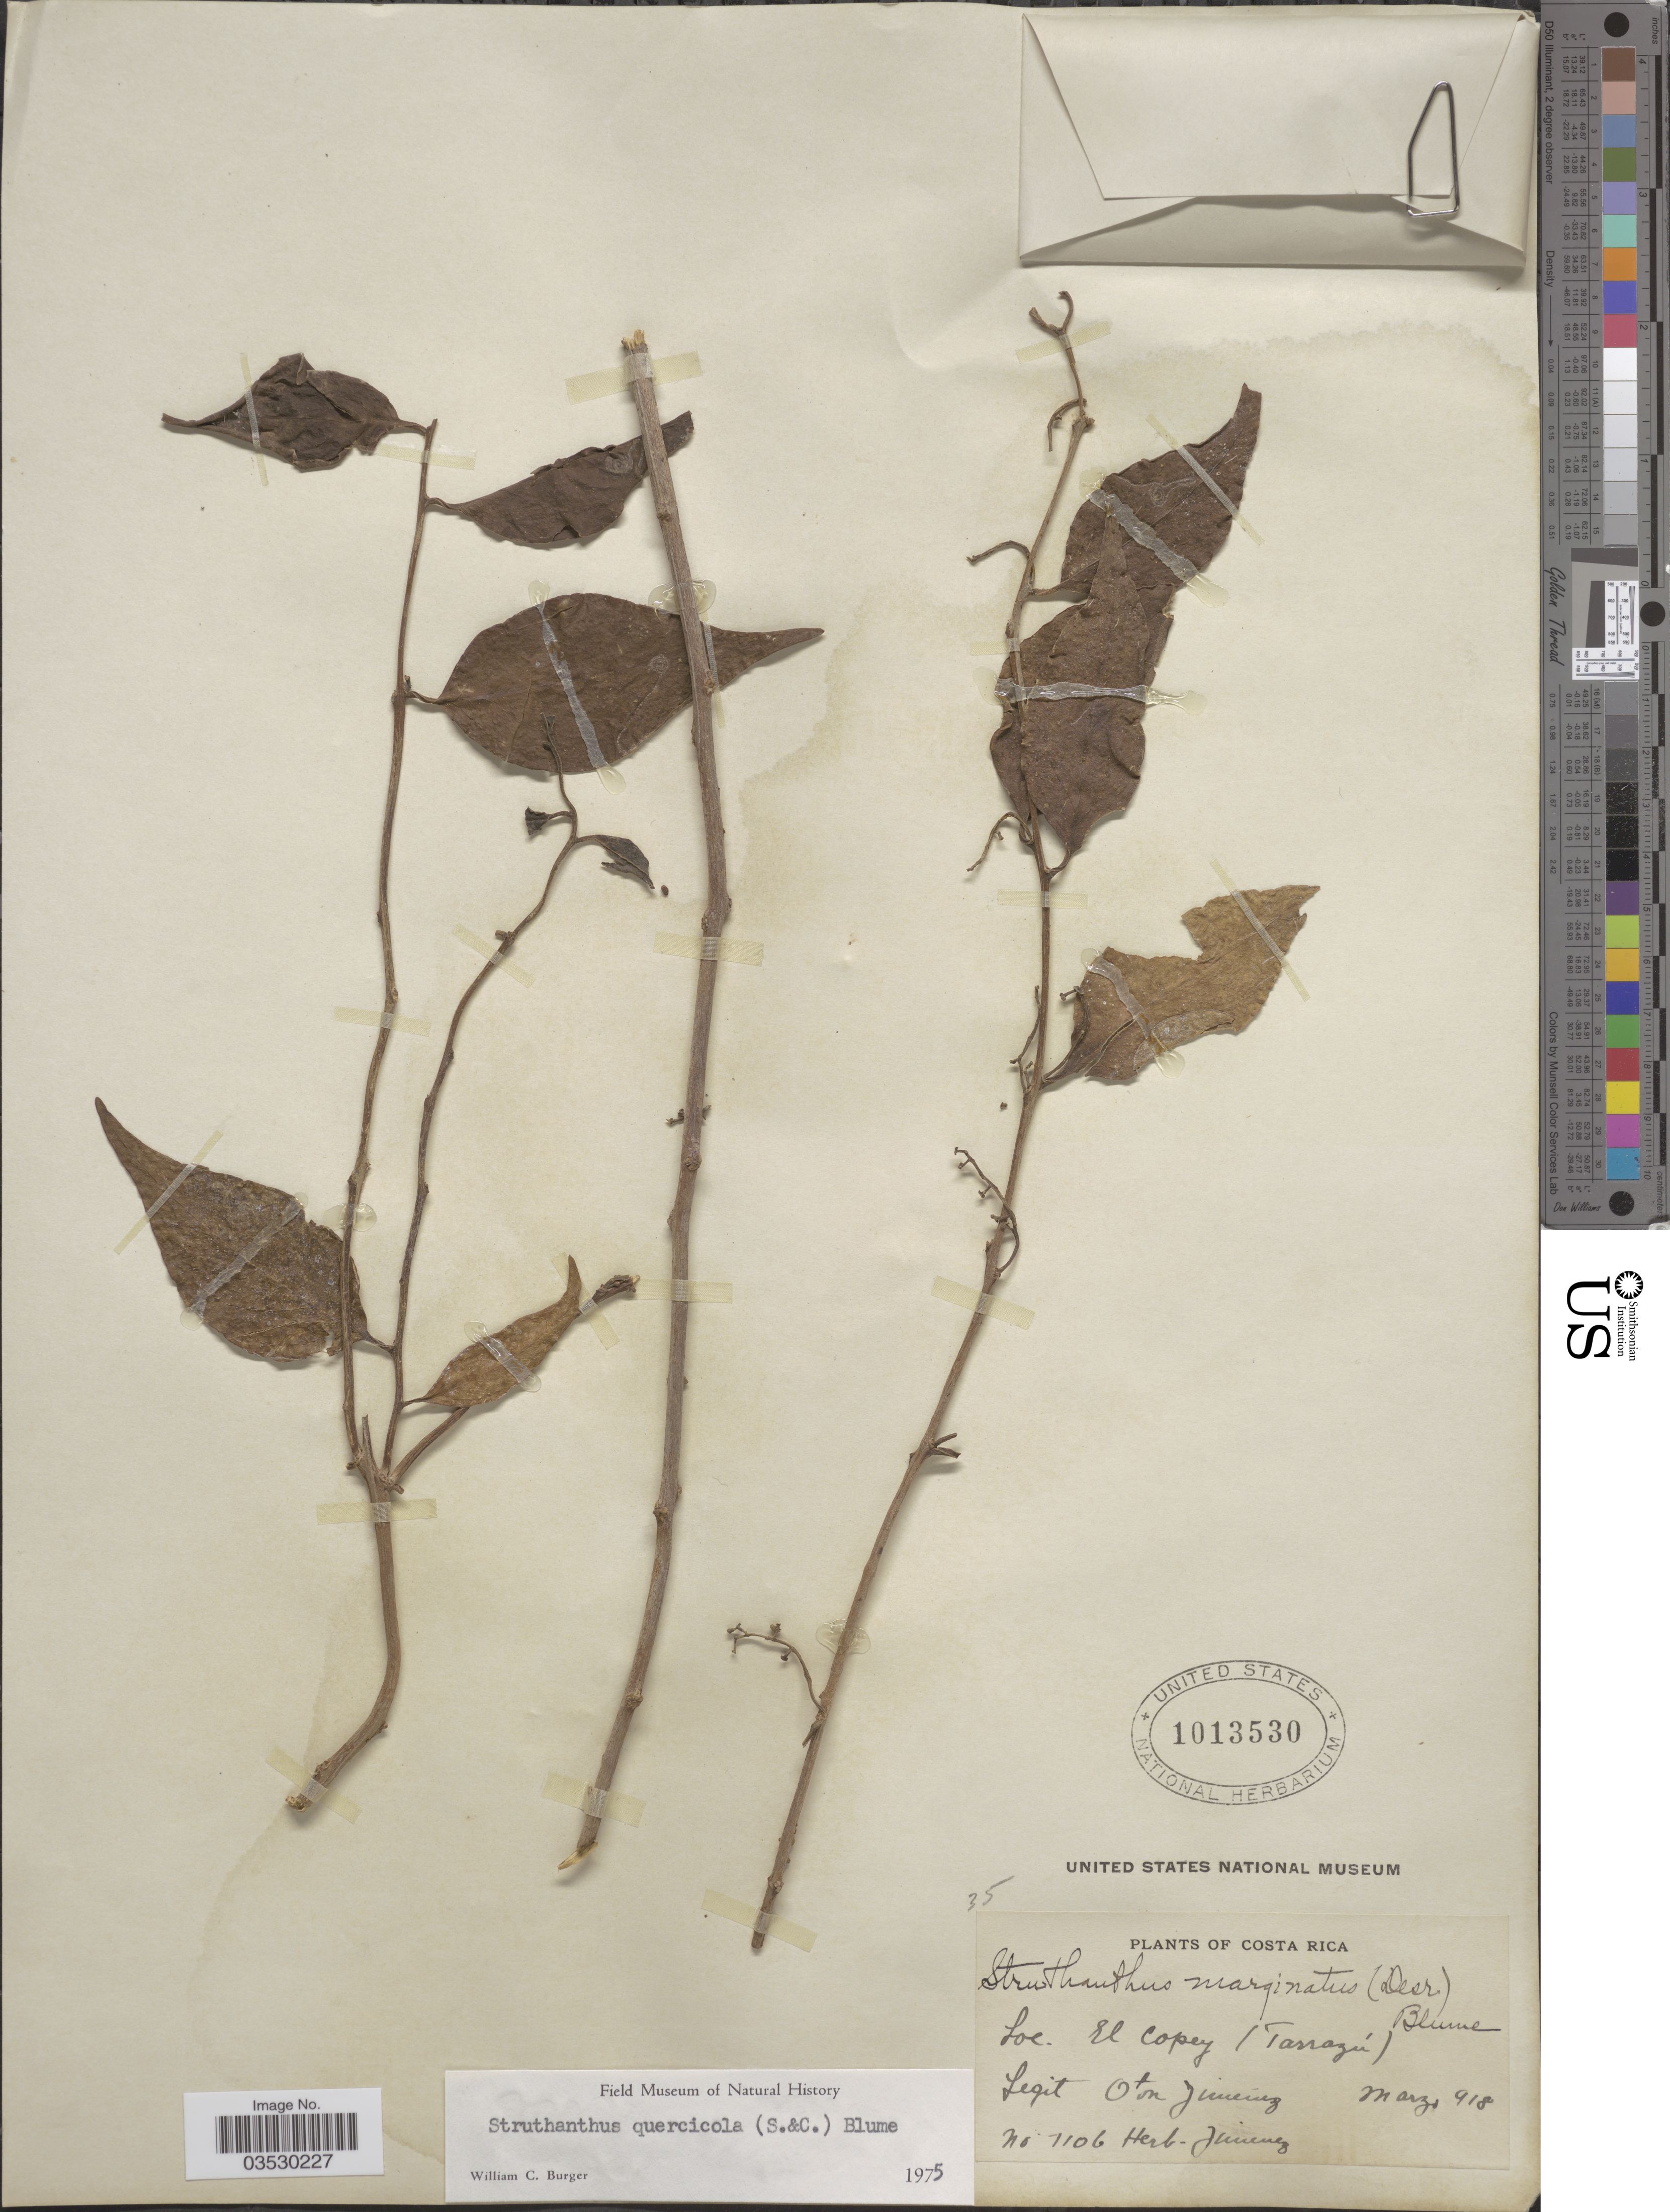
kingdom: Plantae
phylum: Tracheophyta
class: Magnoliopsida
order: Santalales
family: Loranthaceae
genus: Struthanthus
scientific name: Struthanthus quercicola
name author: (Kuijt) Cham. & Schltr.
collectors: O. Jimenez L.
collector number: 1106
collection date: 1918-03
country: Costa Rica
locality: El Copey (Tarrazú).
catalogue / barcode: US 1013530